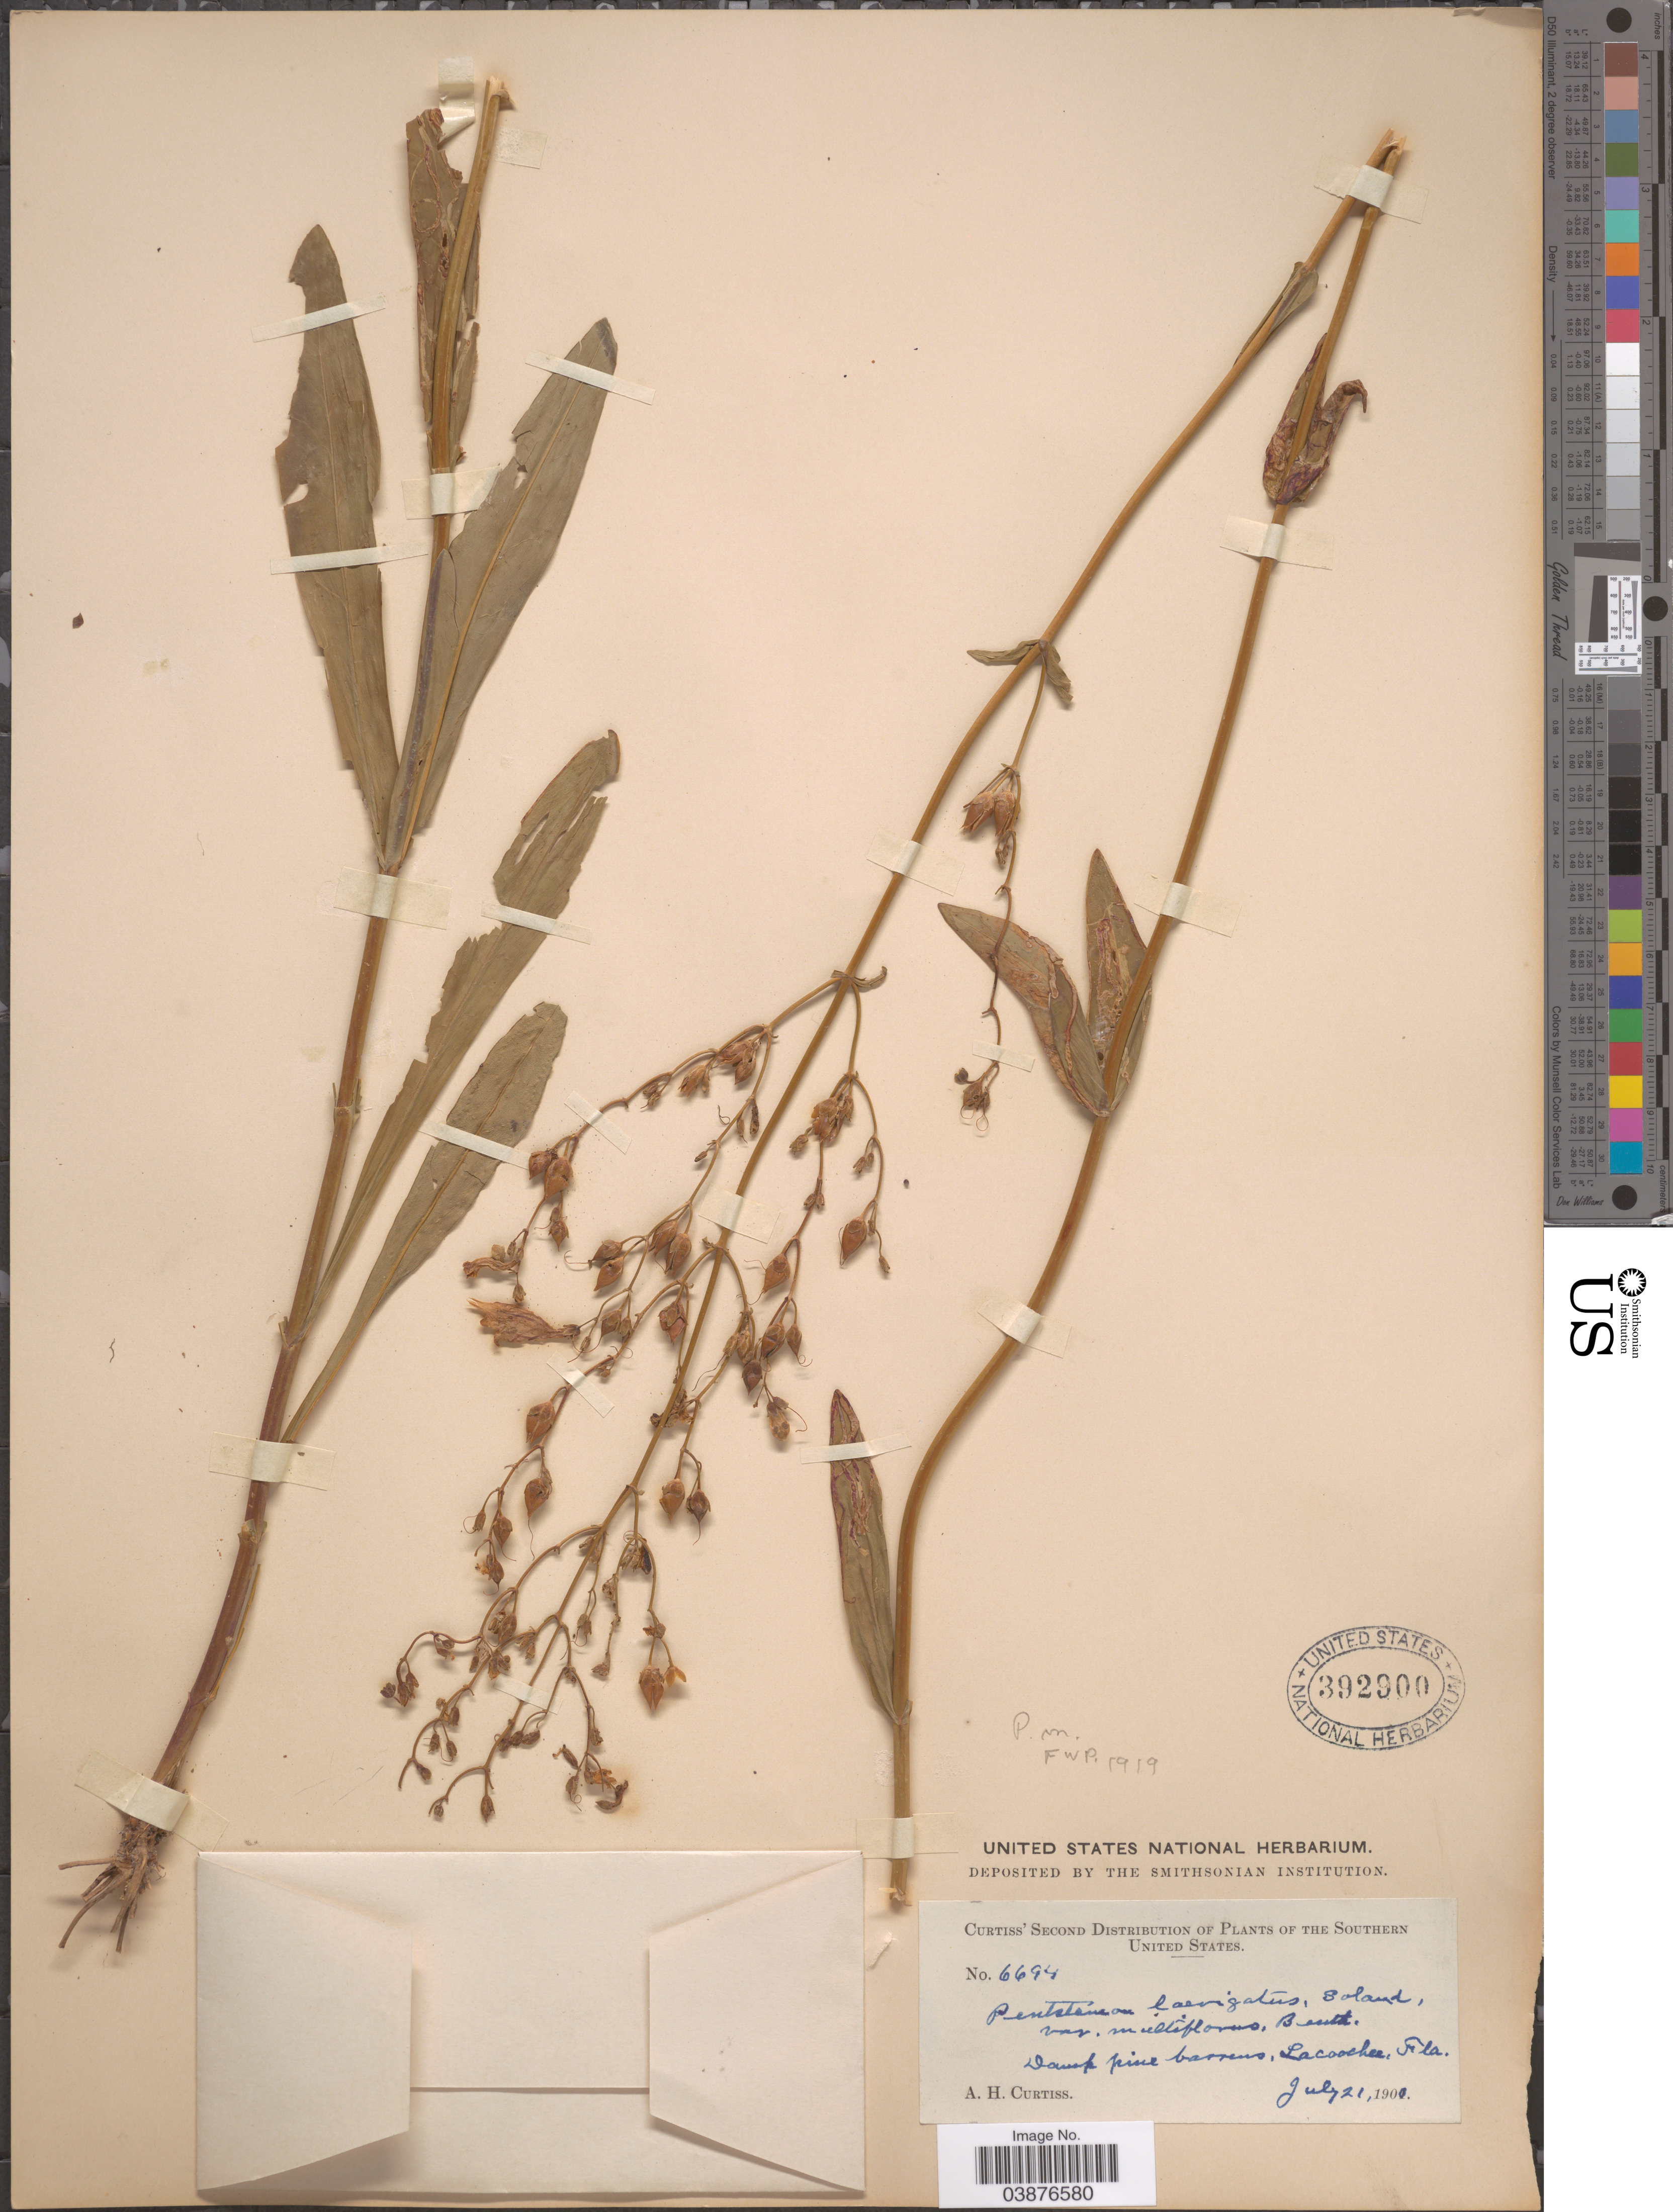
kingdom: Plantae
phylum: Tracheophyta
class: Magnoliopsida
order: Lamiales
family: Plantaginaceae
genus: Penstemon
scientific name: Penstemon multiflorus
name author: Chapm. in Small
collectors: A. H. Curtiss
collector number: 6694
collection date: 1900-07-21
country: United States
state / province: Florida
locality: The Southern United States. Lacoochee.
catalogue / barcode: US 392900